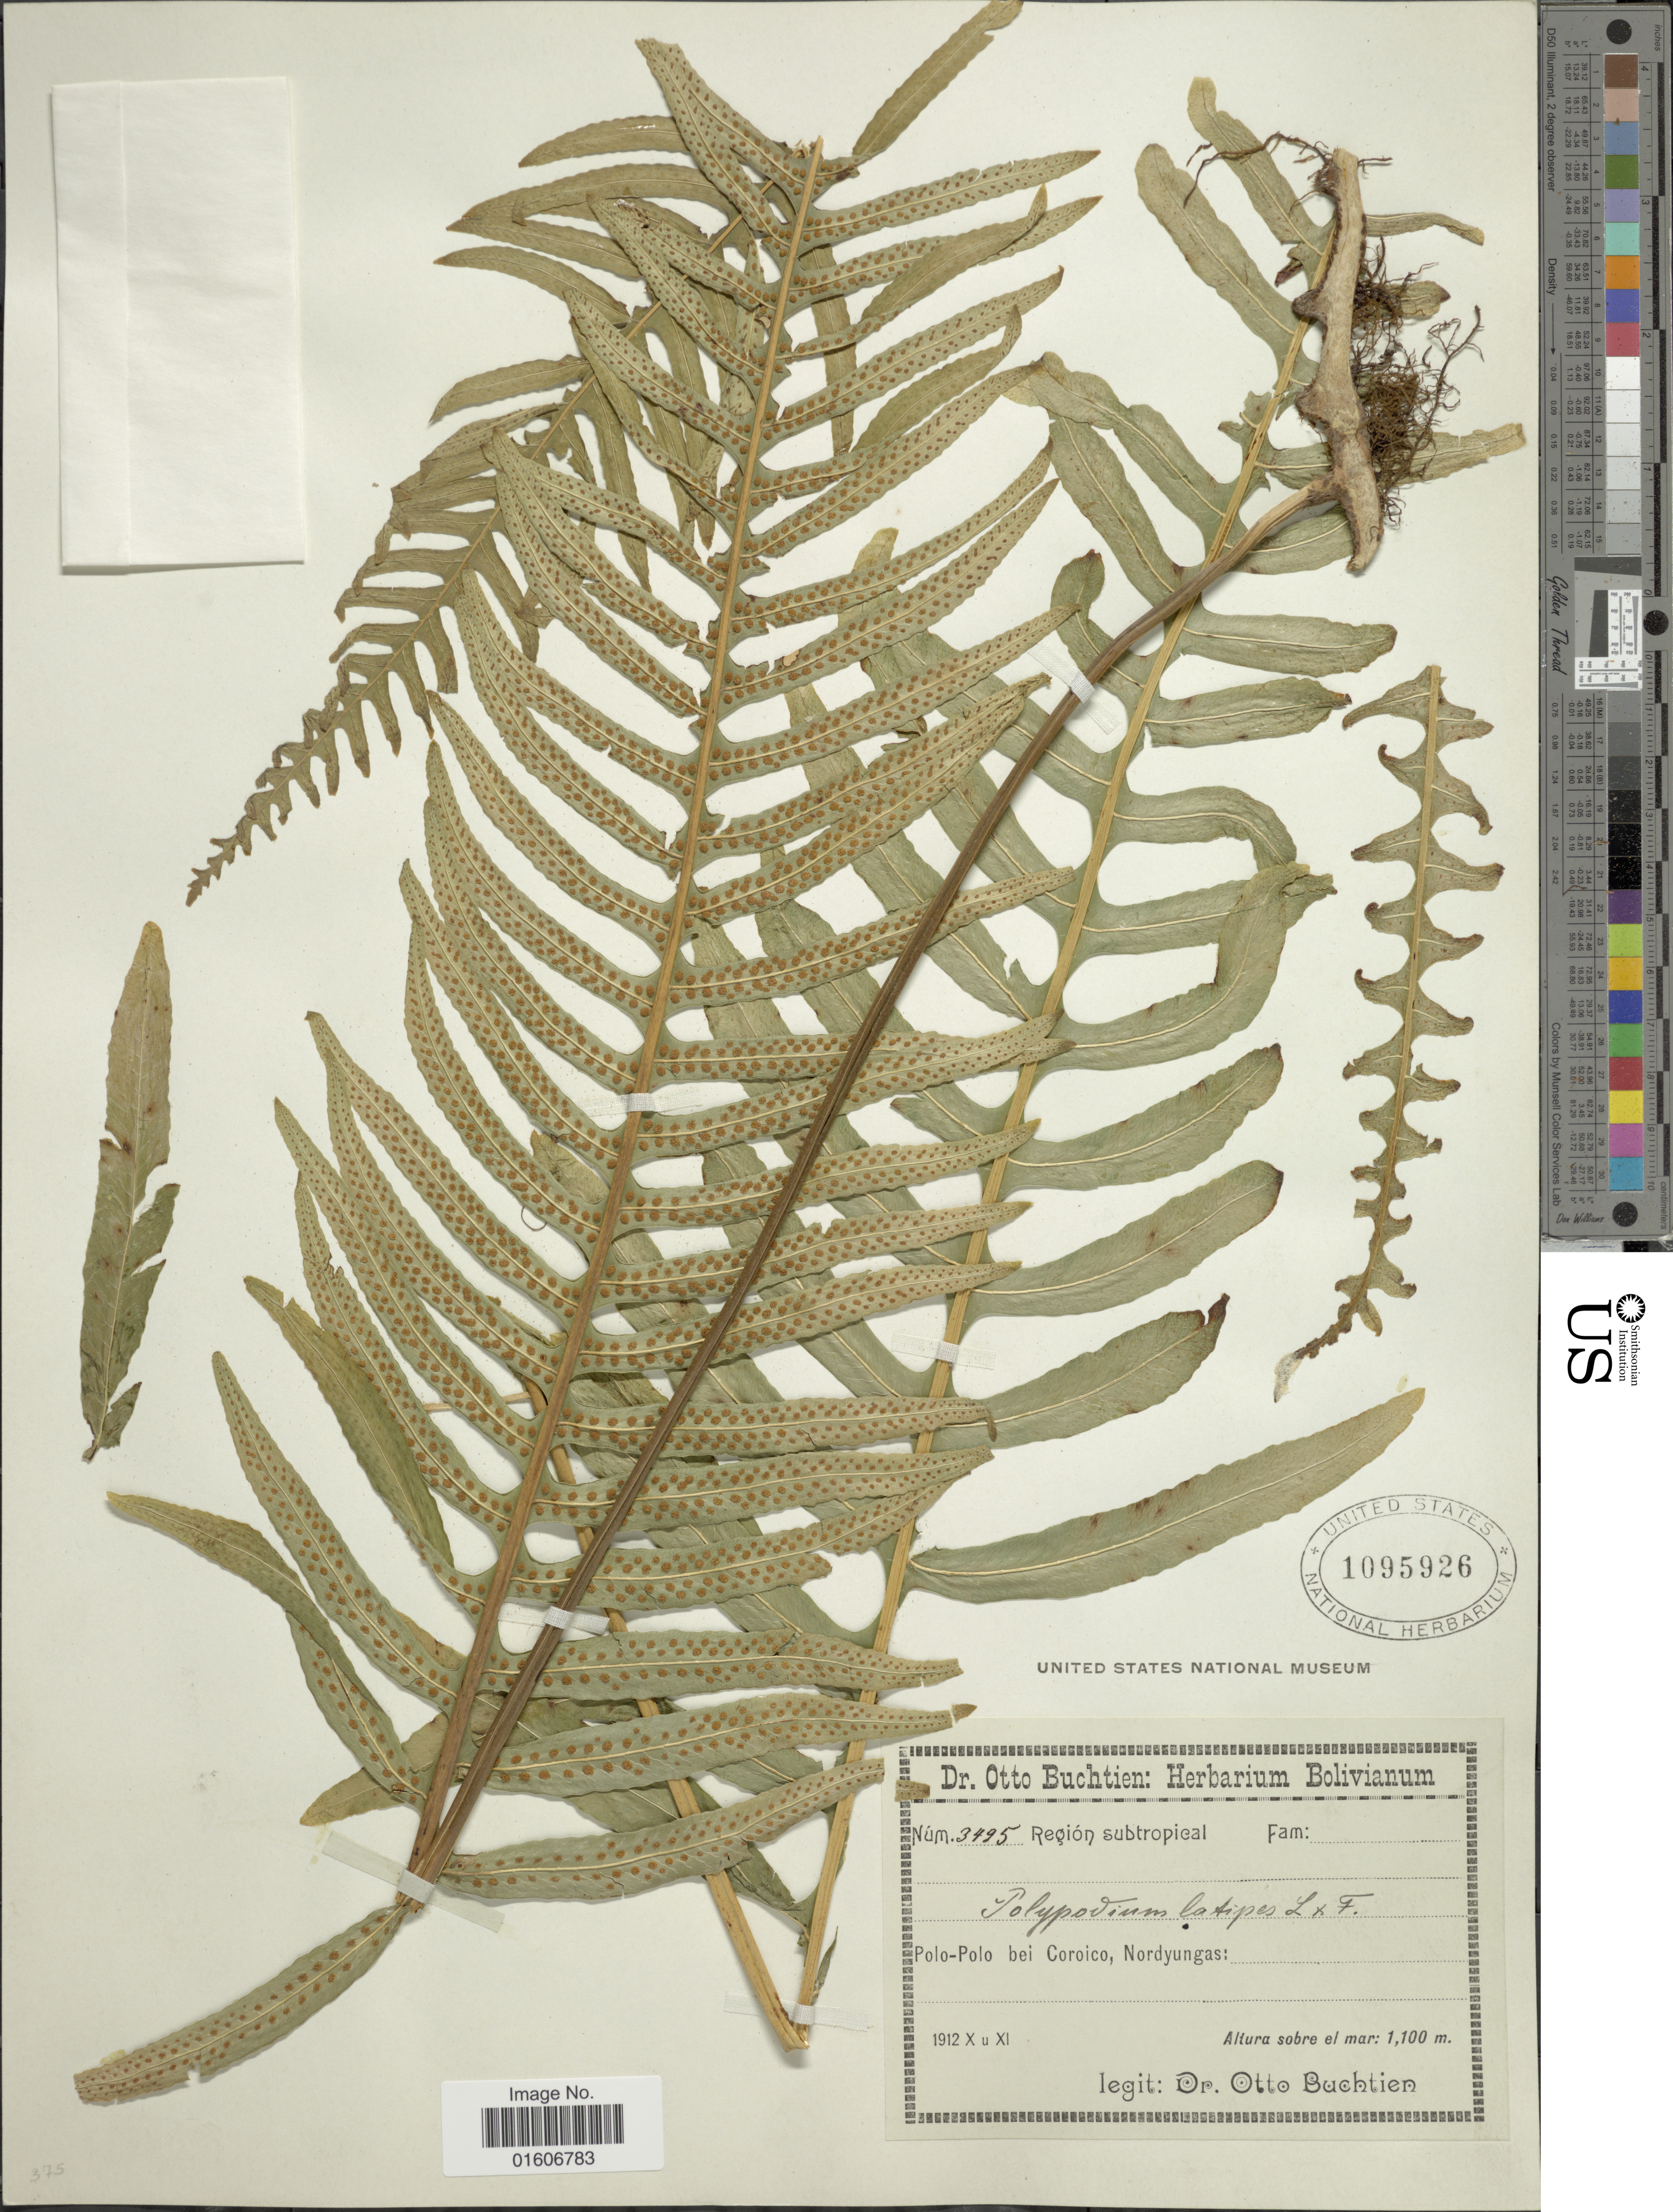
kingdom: Plantae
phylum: Tracheophyta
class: Polypodiopsida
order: Polypodiales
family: Polypodiaceae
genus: Serpocaulon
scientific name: Serpocaulon loriceum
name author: (L.) A.R. Sm.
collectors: O. Buchtien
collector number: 3495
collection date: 1912-10/1912-11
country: Bolivia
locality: Polo-Polo bei Coroico, Nordyungas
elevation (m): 1100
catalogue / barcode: US 1095926